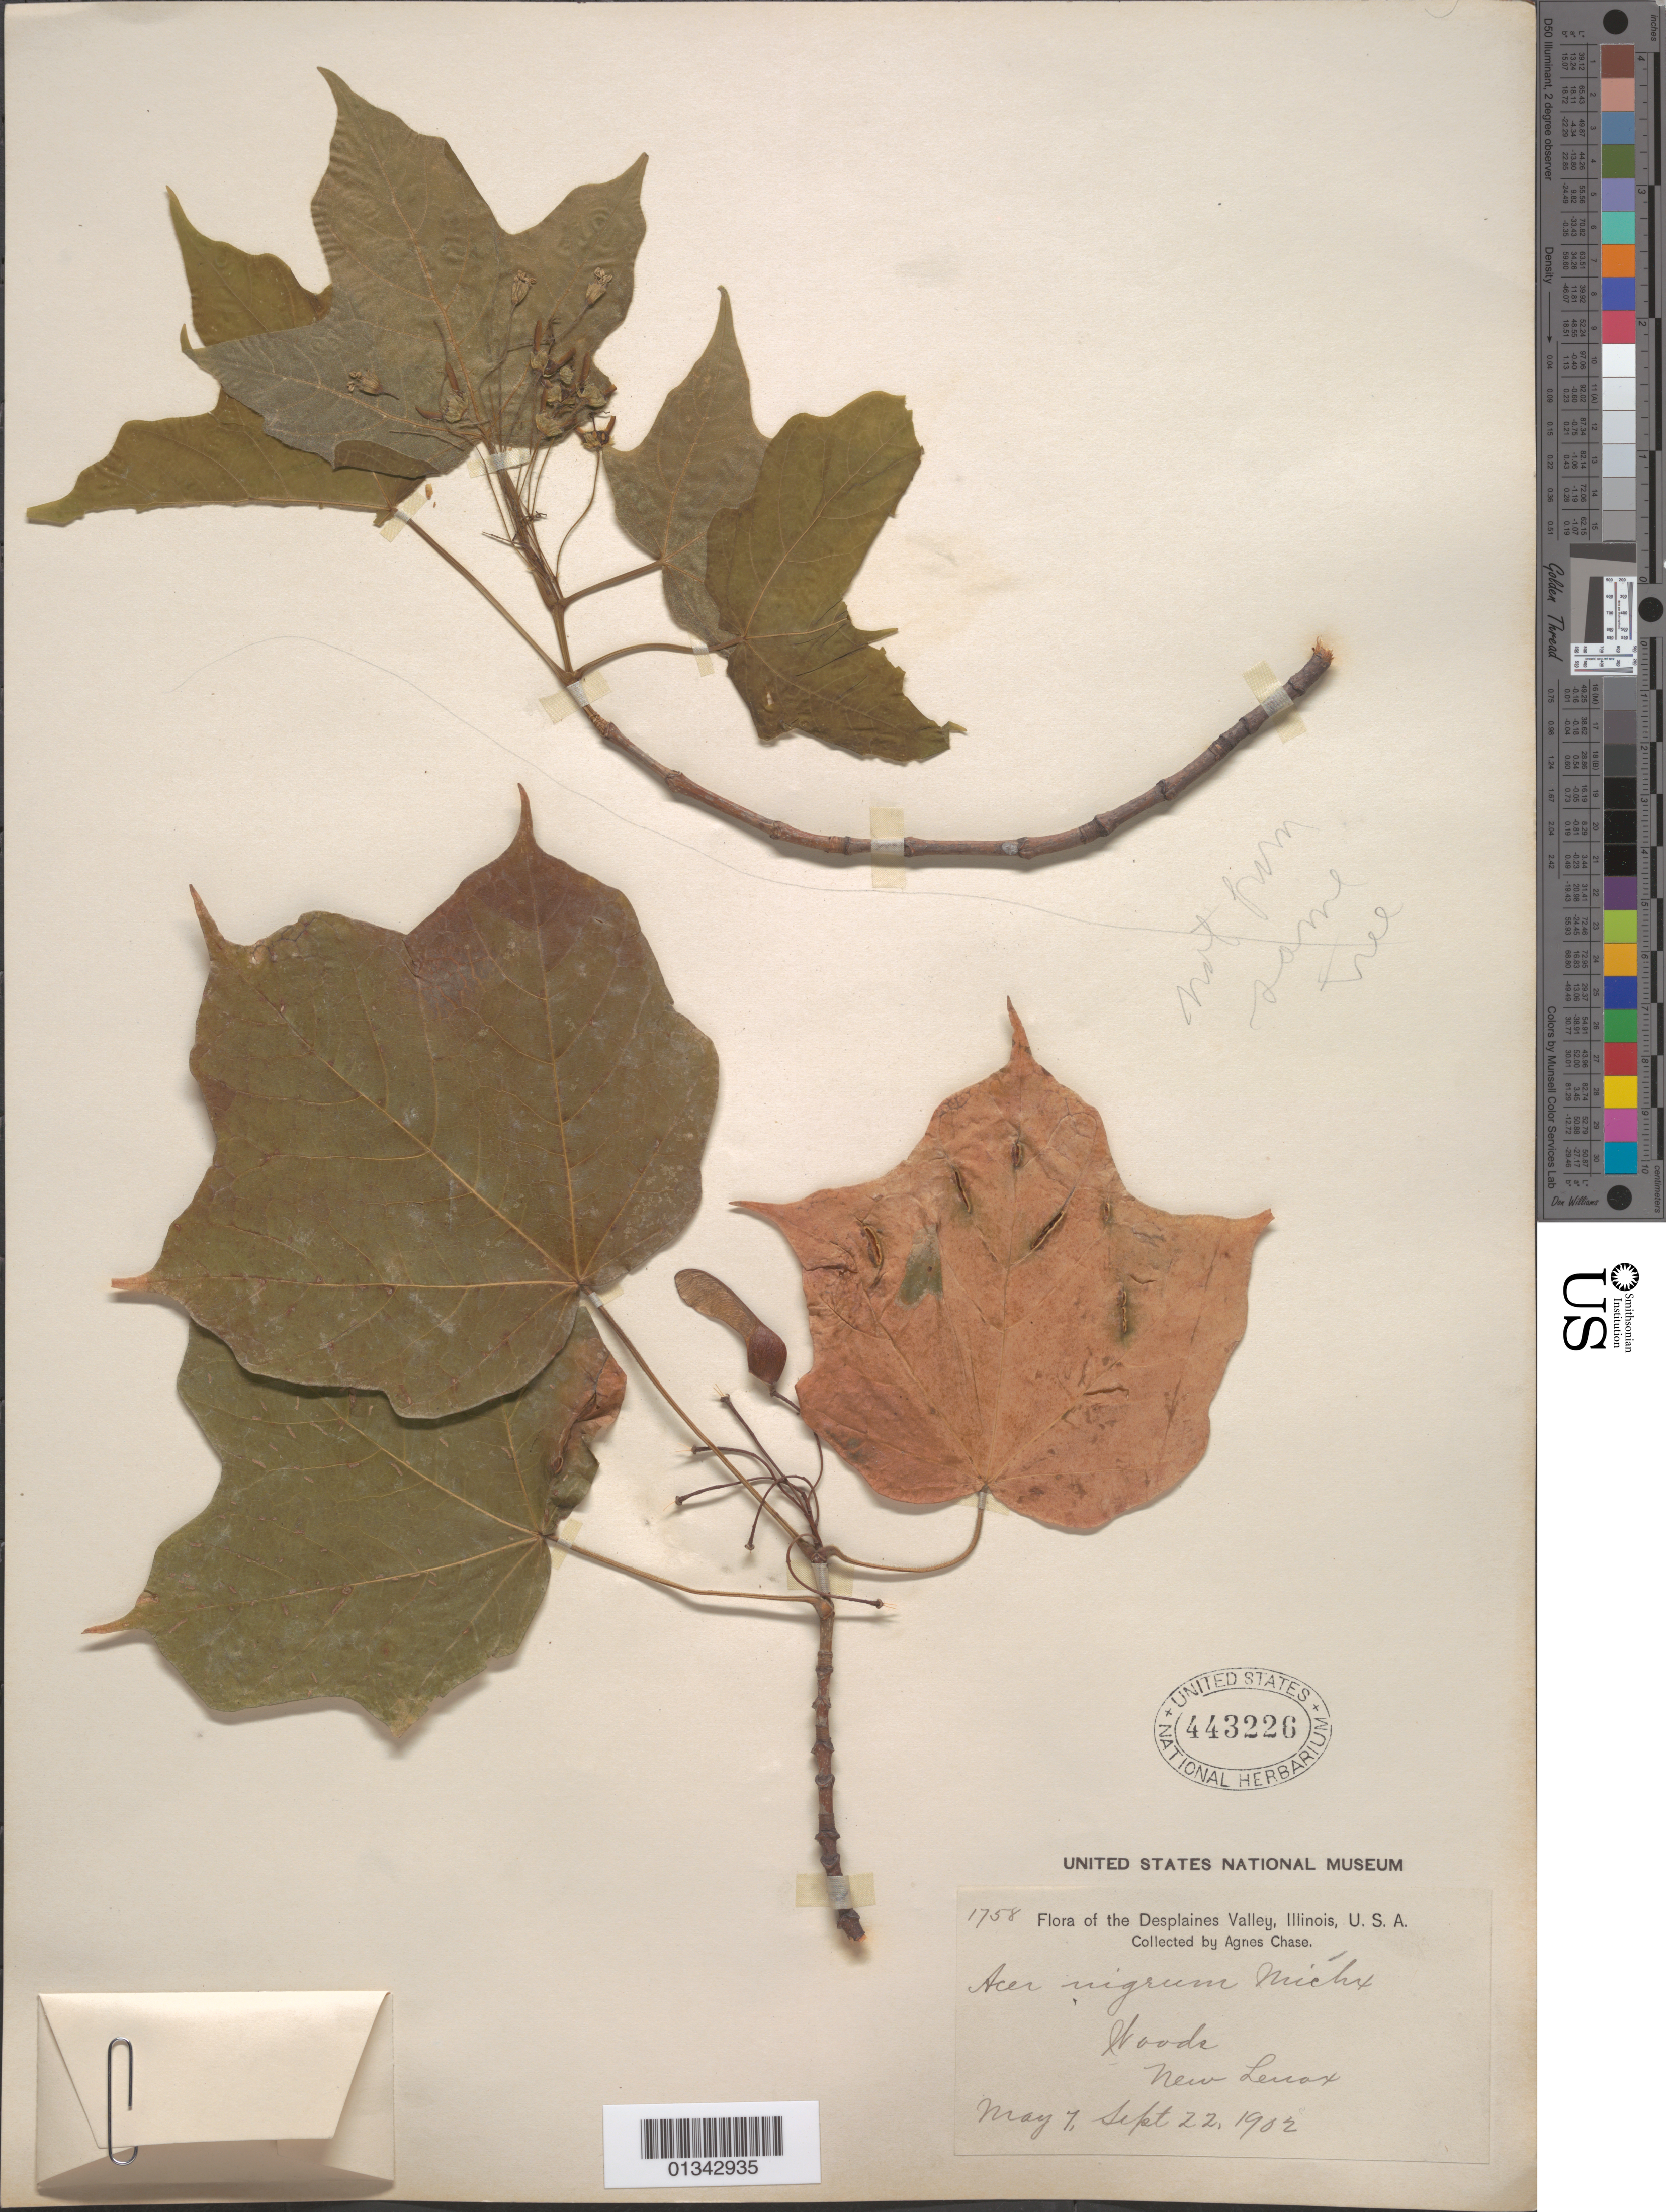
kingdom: Plantae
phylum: Tracheophyta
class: Magnoliopsida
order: Sapindales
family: Sapindaceae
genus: Acer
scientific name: Acer saccharum subsp. nigrum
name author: (F. Michx.) Desmarais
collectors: A. Chase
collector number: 1758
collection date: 1902-05-07,1902-09-22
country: United States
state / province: Illinois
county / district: Will County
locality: Desplaines Valley, New Lenox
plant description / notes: Also a flowering specimen on the sheet with a note that reads: "not from same tree"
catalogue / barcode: US 443226